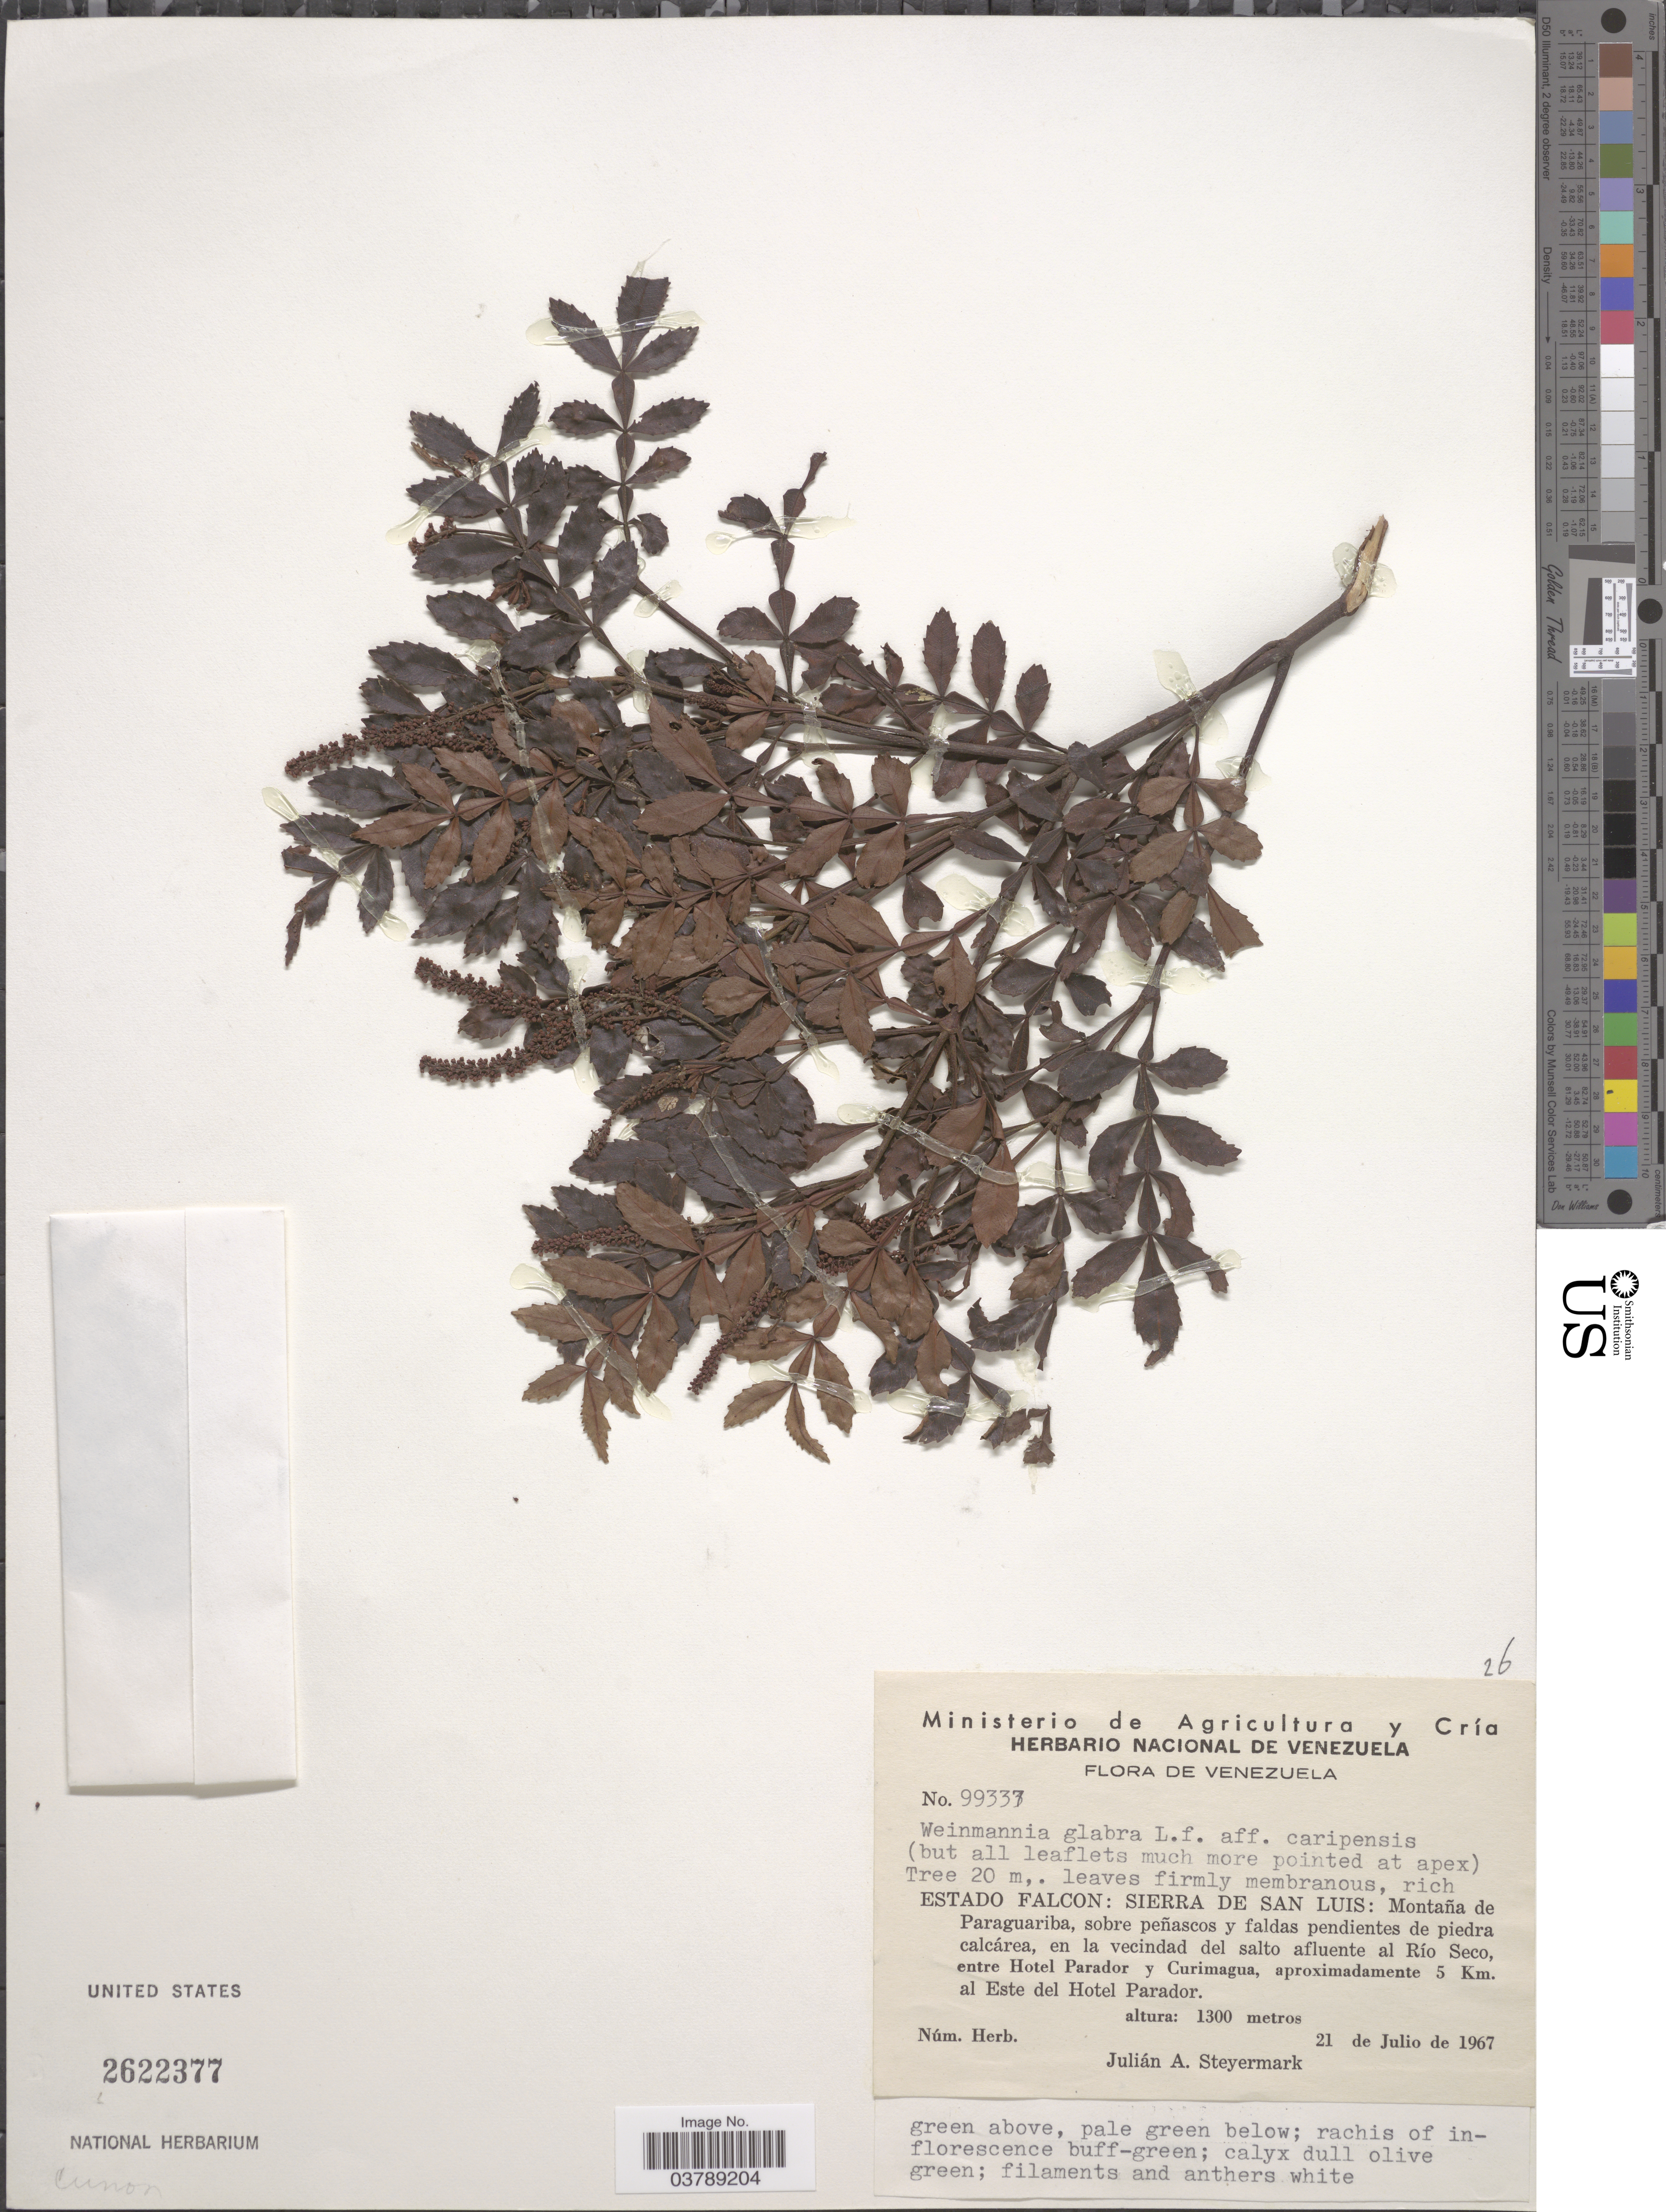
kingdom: Plantae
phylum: Tracheophyta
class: Magnoliopsida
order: Oxalidales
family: Cunoniaceae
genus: Weinmannia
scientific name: Weinmannia glabra var. caripensis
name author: (Kunth) Engl.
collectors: J. Steyermark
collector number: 99337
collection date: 1967-07-21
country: Venezuela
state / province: Falcon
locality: Sierra de San Luis: Montaña de Paraguariba, sobre peñascos y faldas pendientes de piedra calcárea, en la vecindad del salto afluente al Río Seco, entre Hotel Parador y Curimagua, aproximadamente 5 Km. al Este del Hotel Parador.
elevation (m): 1300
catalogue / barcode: US 2622377